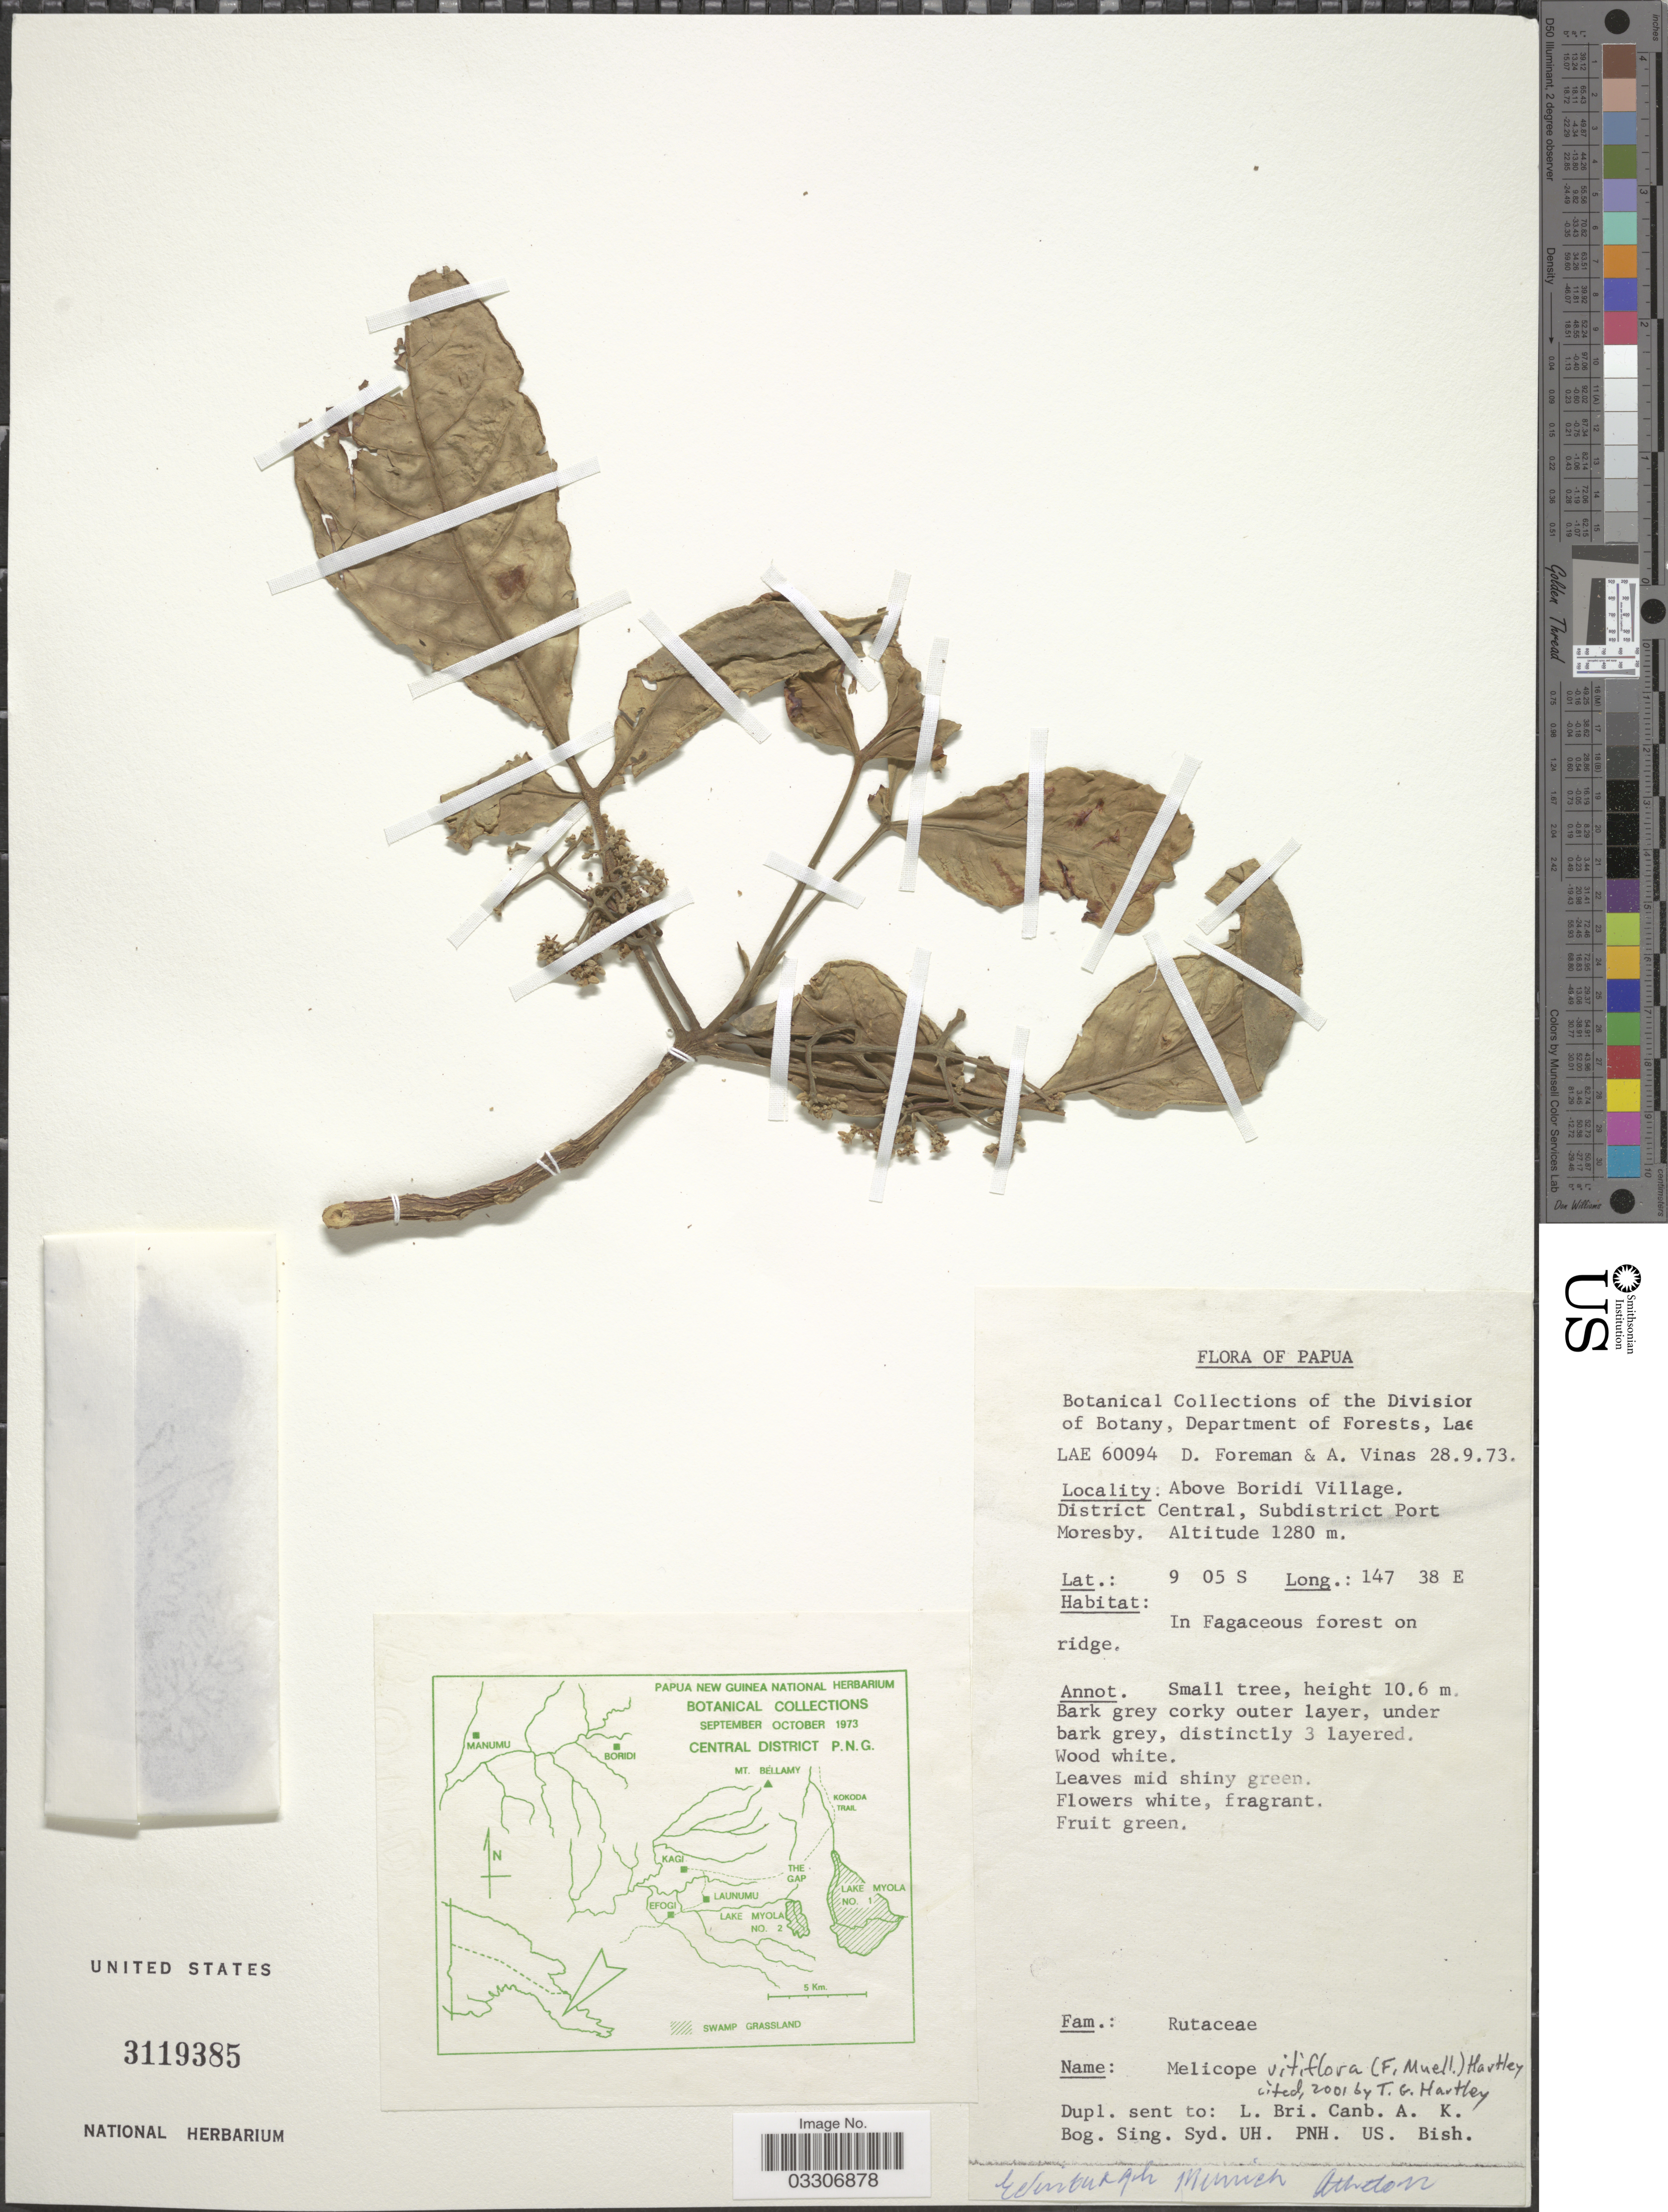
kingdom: Plantae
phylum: Tracheophyta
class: Magnoliopsida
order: Sapindales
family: Rutaceae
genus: Melicope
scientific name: Melicope vitiflora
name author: (F. Muell.) T.G. Hartley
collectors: D. Foreman & A. Vinas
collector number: LAE 60094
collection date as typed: Transcribed d/m/y: 28/9/73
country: Papua New Guinea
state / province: Central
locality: Papua. Above Boridi Village. District Central, Subdistrict Port Moresby.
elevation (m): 1280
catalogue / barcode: US 3119385